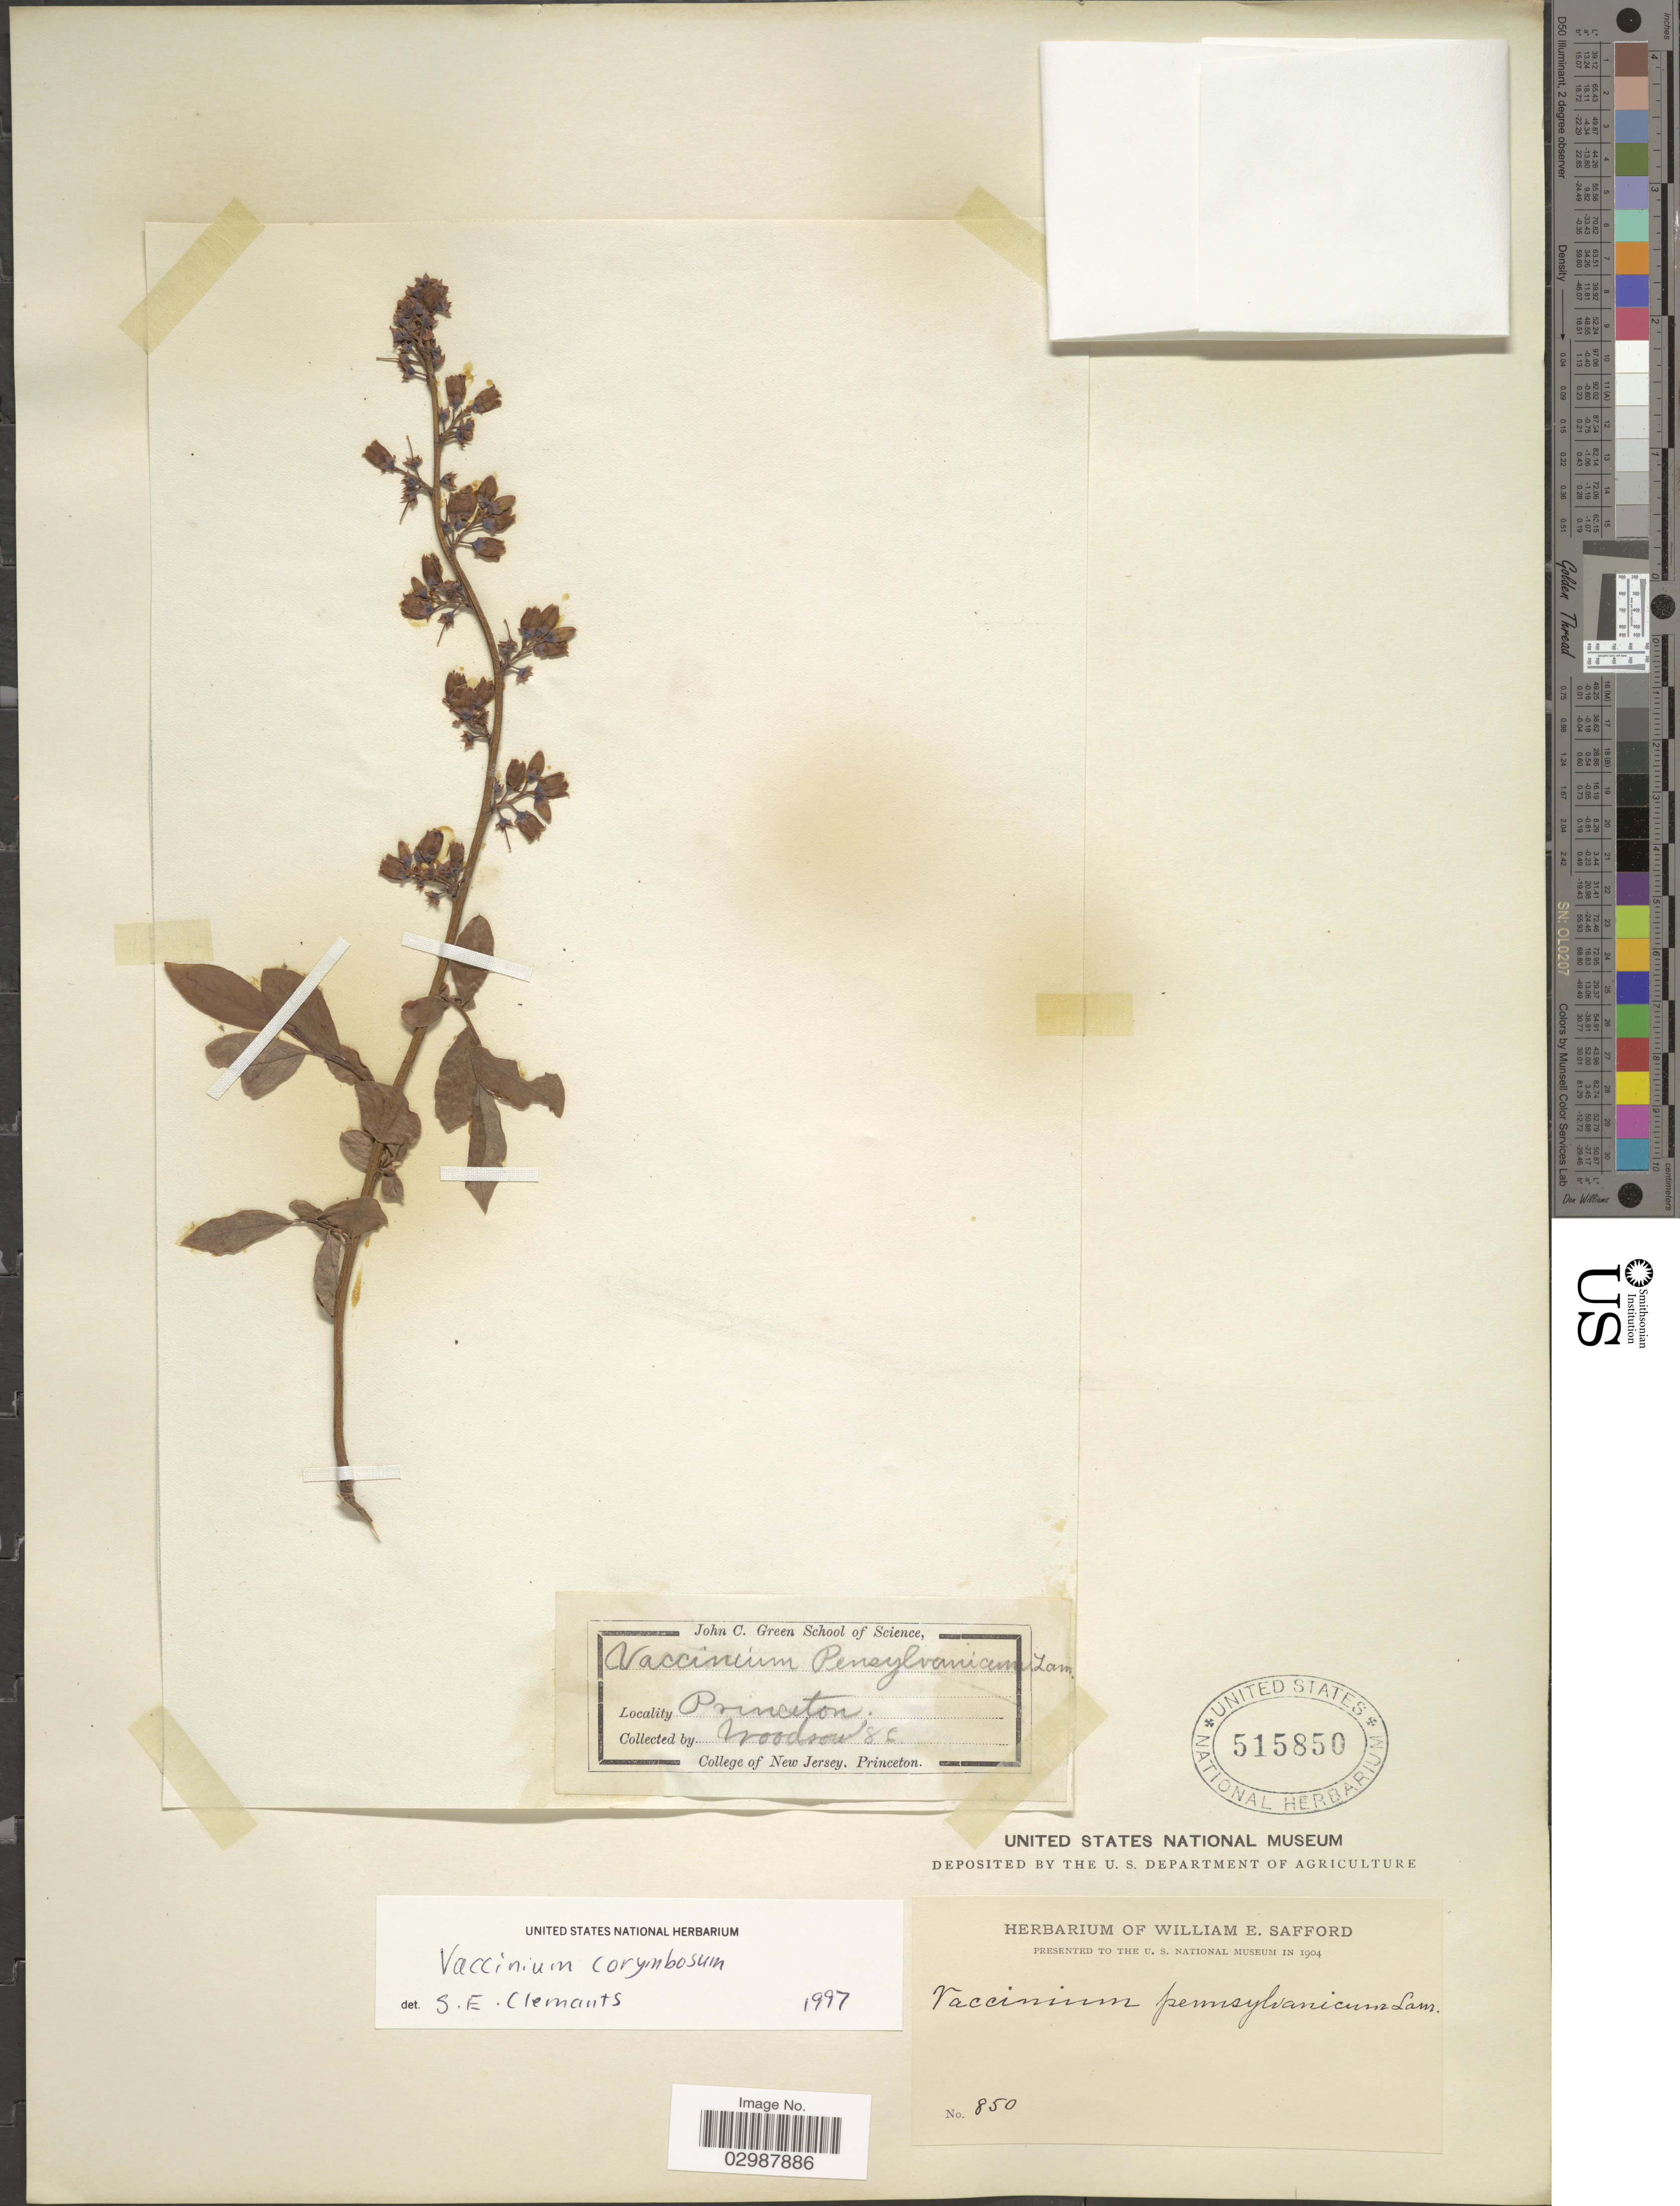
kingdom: Plantae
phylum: Tracheophyta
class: Magnoliopsida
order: Ericales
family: Ericaceae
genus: Vaccinium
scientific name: Vaccinium corymbosum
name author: L.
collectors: S. Woodson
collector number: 850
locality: Princeton.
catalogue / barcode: US 515850